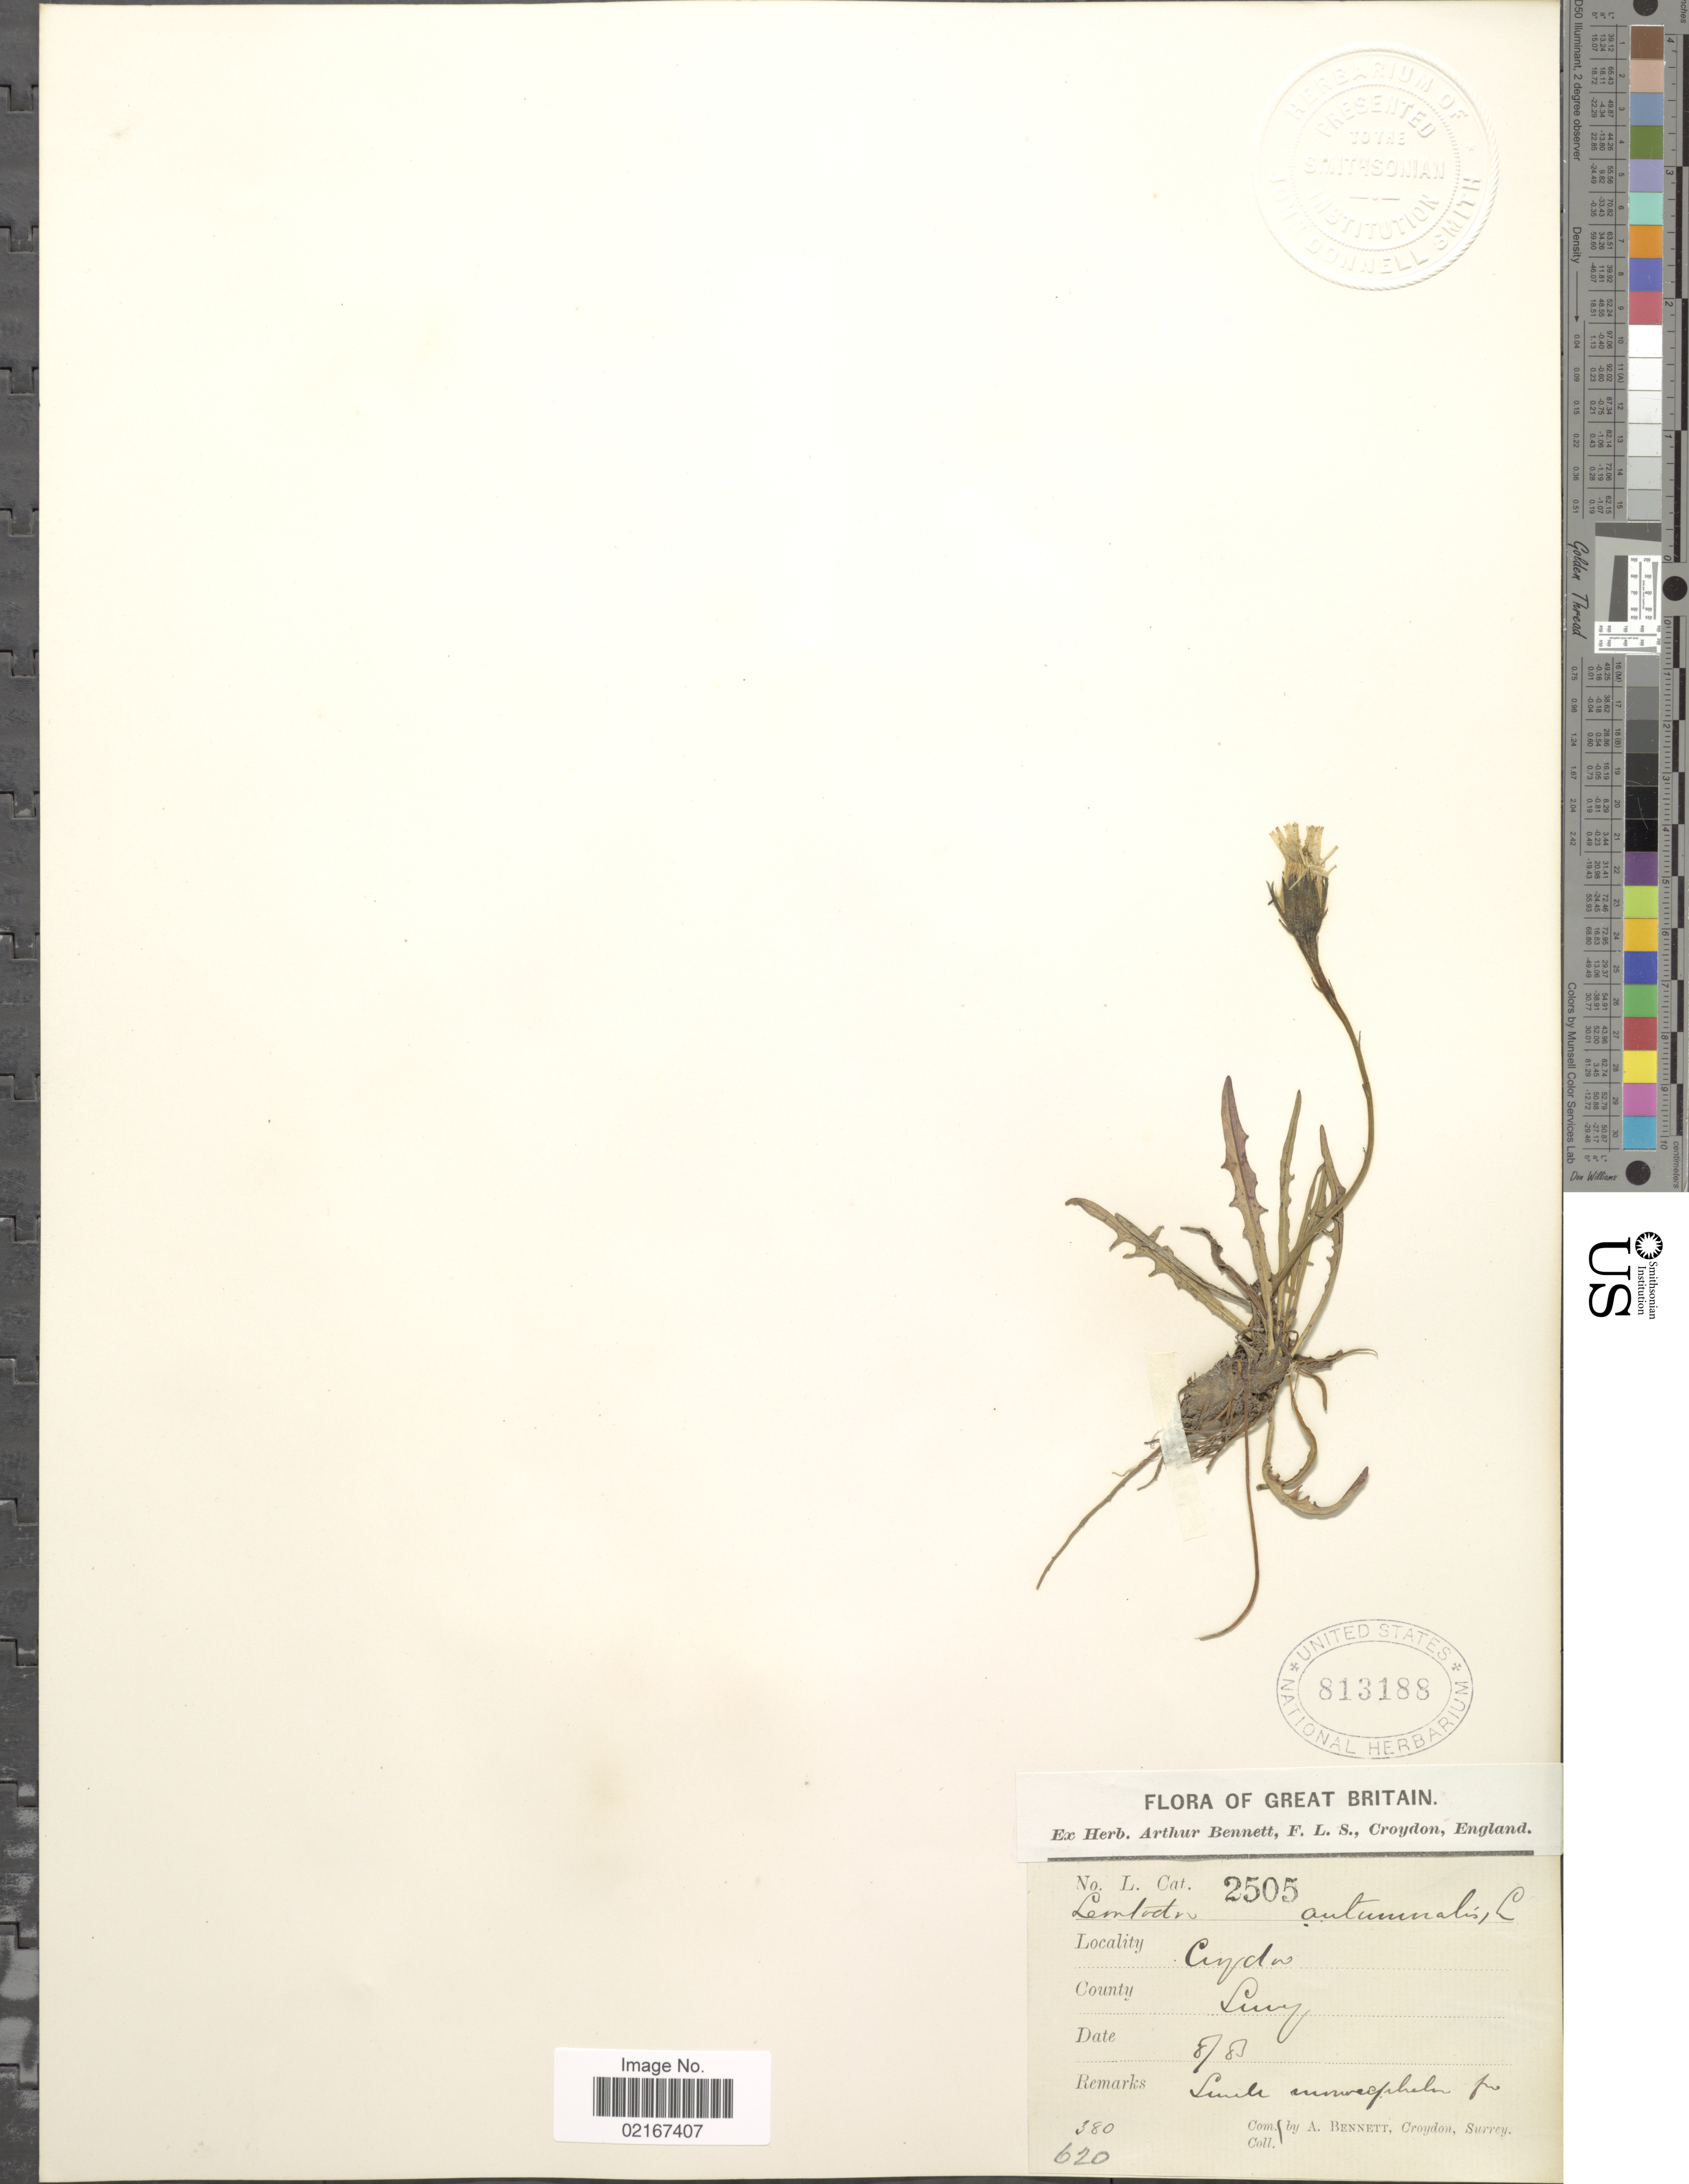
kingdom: Plantae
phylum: Tracheophyta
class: Magnoliopsida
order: Asterales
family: Asteraceae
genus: Leontodon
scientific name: Leontodon autumnalis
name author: L.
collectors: A. Bennett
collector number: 380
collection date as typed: Transcribed d/m/y: /8/83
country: United Kingdom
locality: Great Britain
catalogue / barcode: US 813188